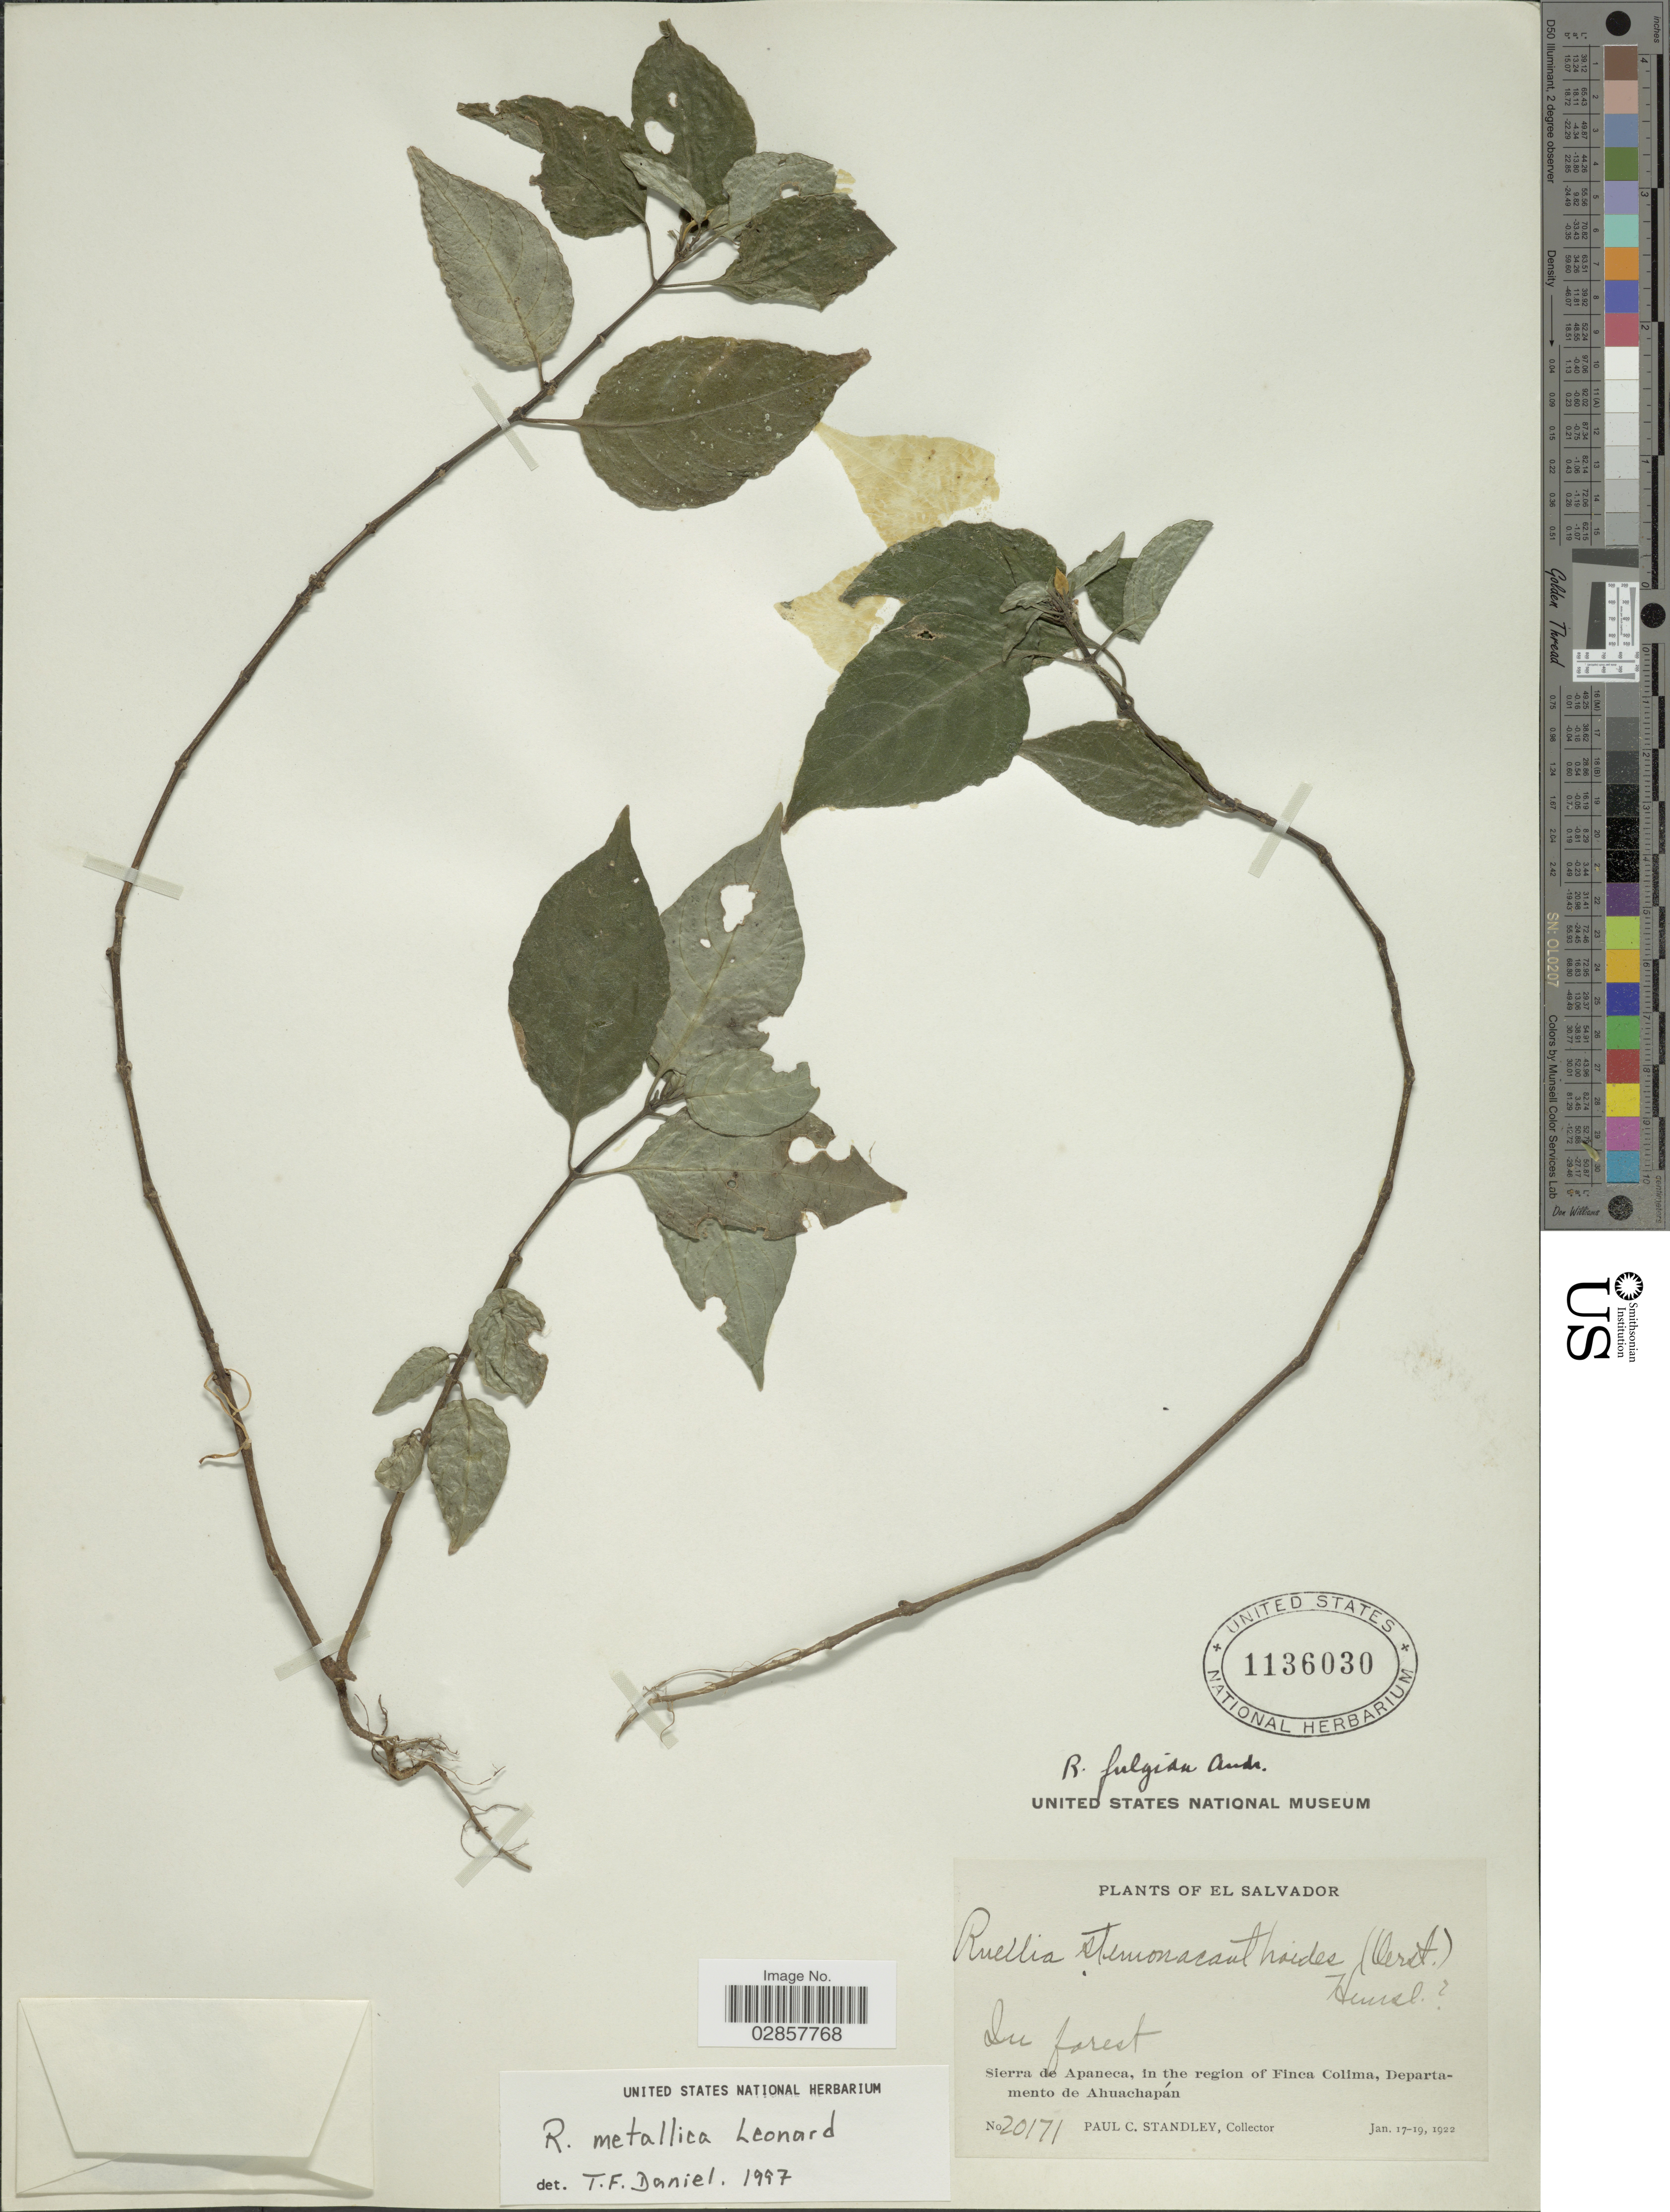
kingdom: Plantae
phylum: Tracheophyta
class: Magnoliopsida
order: Lamiales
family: Acanthaceae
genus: Ruellia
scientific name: Ruellia metallica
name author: Leonard in Standl.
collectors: P. C. Standley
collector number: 20171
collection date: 1922-01-17/1922-01-19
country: El Salvador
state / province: Ahuachapan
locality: Sierra de Apaneca, in the region of Finca Colima, Departamento de Ahuachapán.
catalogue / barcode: US 1136030